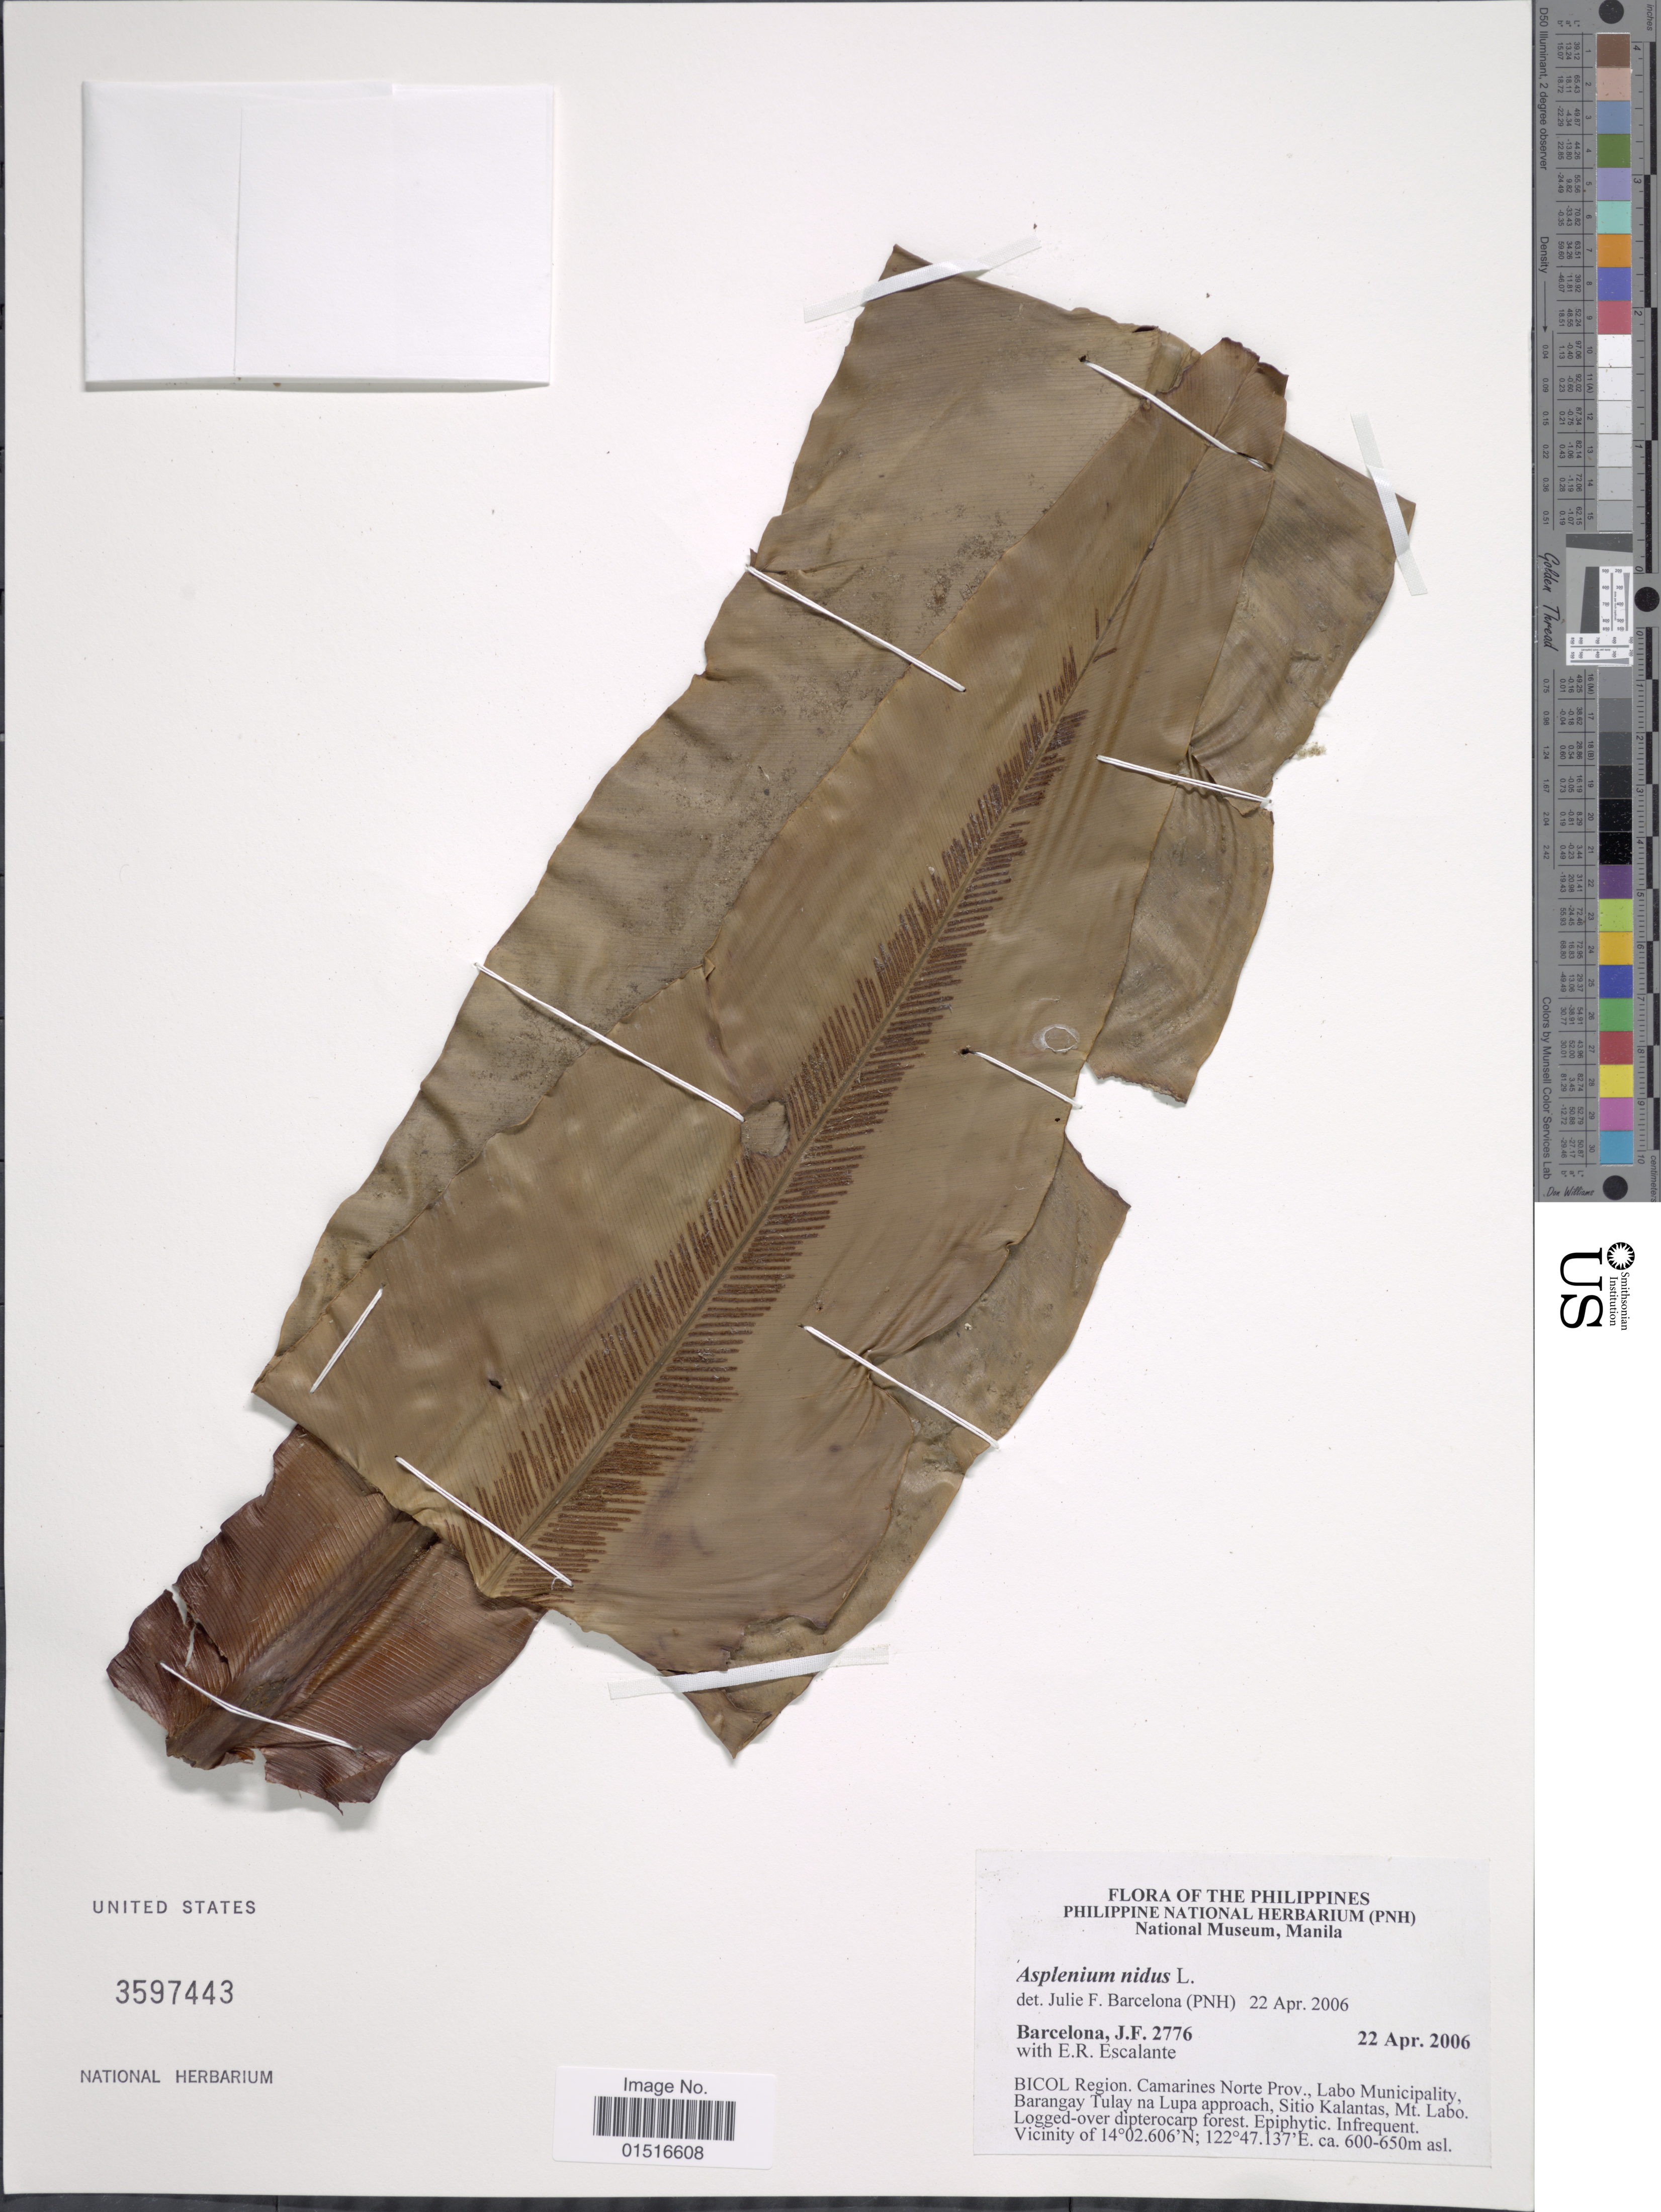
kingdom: Plantae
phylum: Tracheophyta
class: Polypodiopsida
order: Polypodiales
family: Aspleniaceae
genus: Asplenium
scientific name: Asplenium nidus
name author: L.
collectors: J. F. Barcelona & E. Escalante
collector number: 2776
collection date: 2006-04-22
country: Philippines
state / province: Bicol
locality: Bicol Region, Camarines Norte Prov., Labo Municipality, Barangay Tulay na Lupa approach, Sitio Kalantas, Mt. Labo, logged-over dipterocarp forest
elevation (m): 600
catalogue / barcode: US 3597443